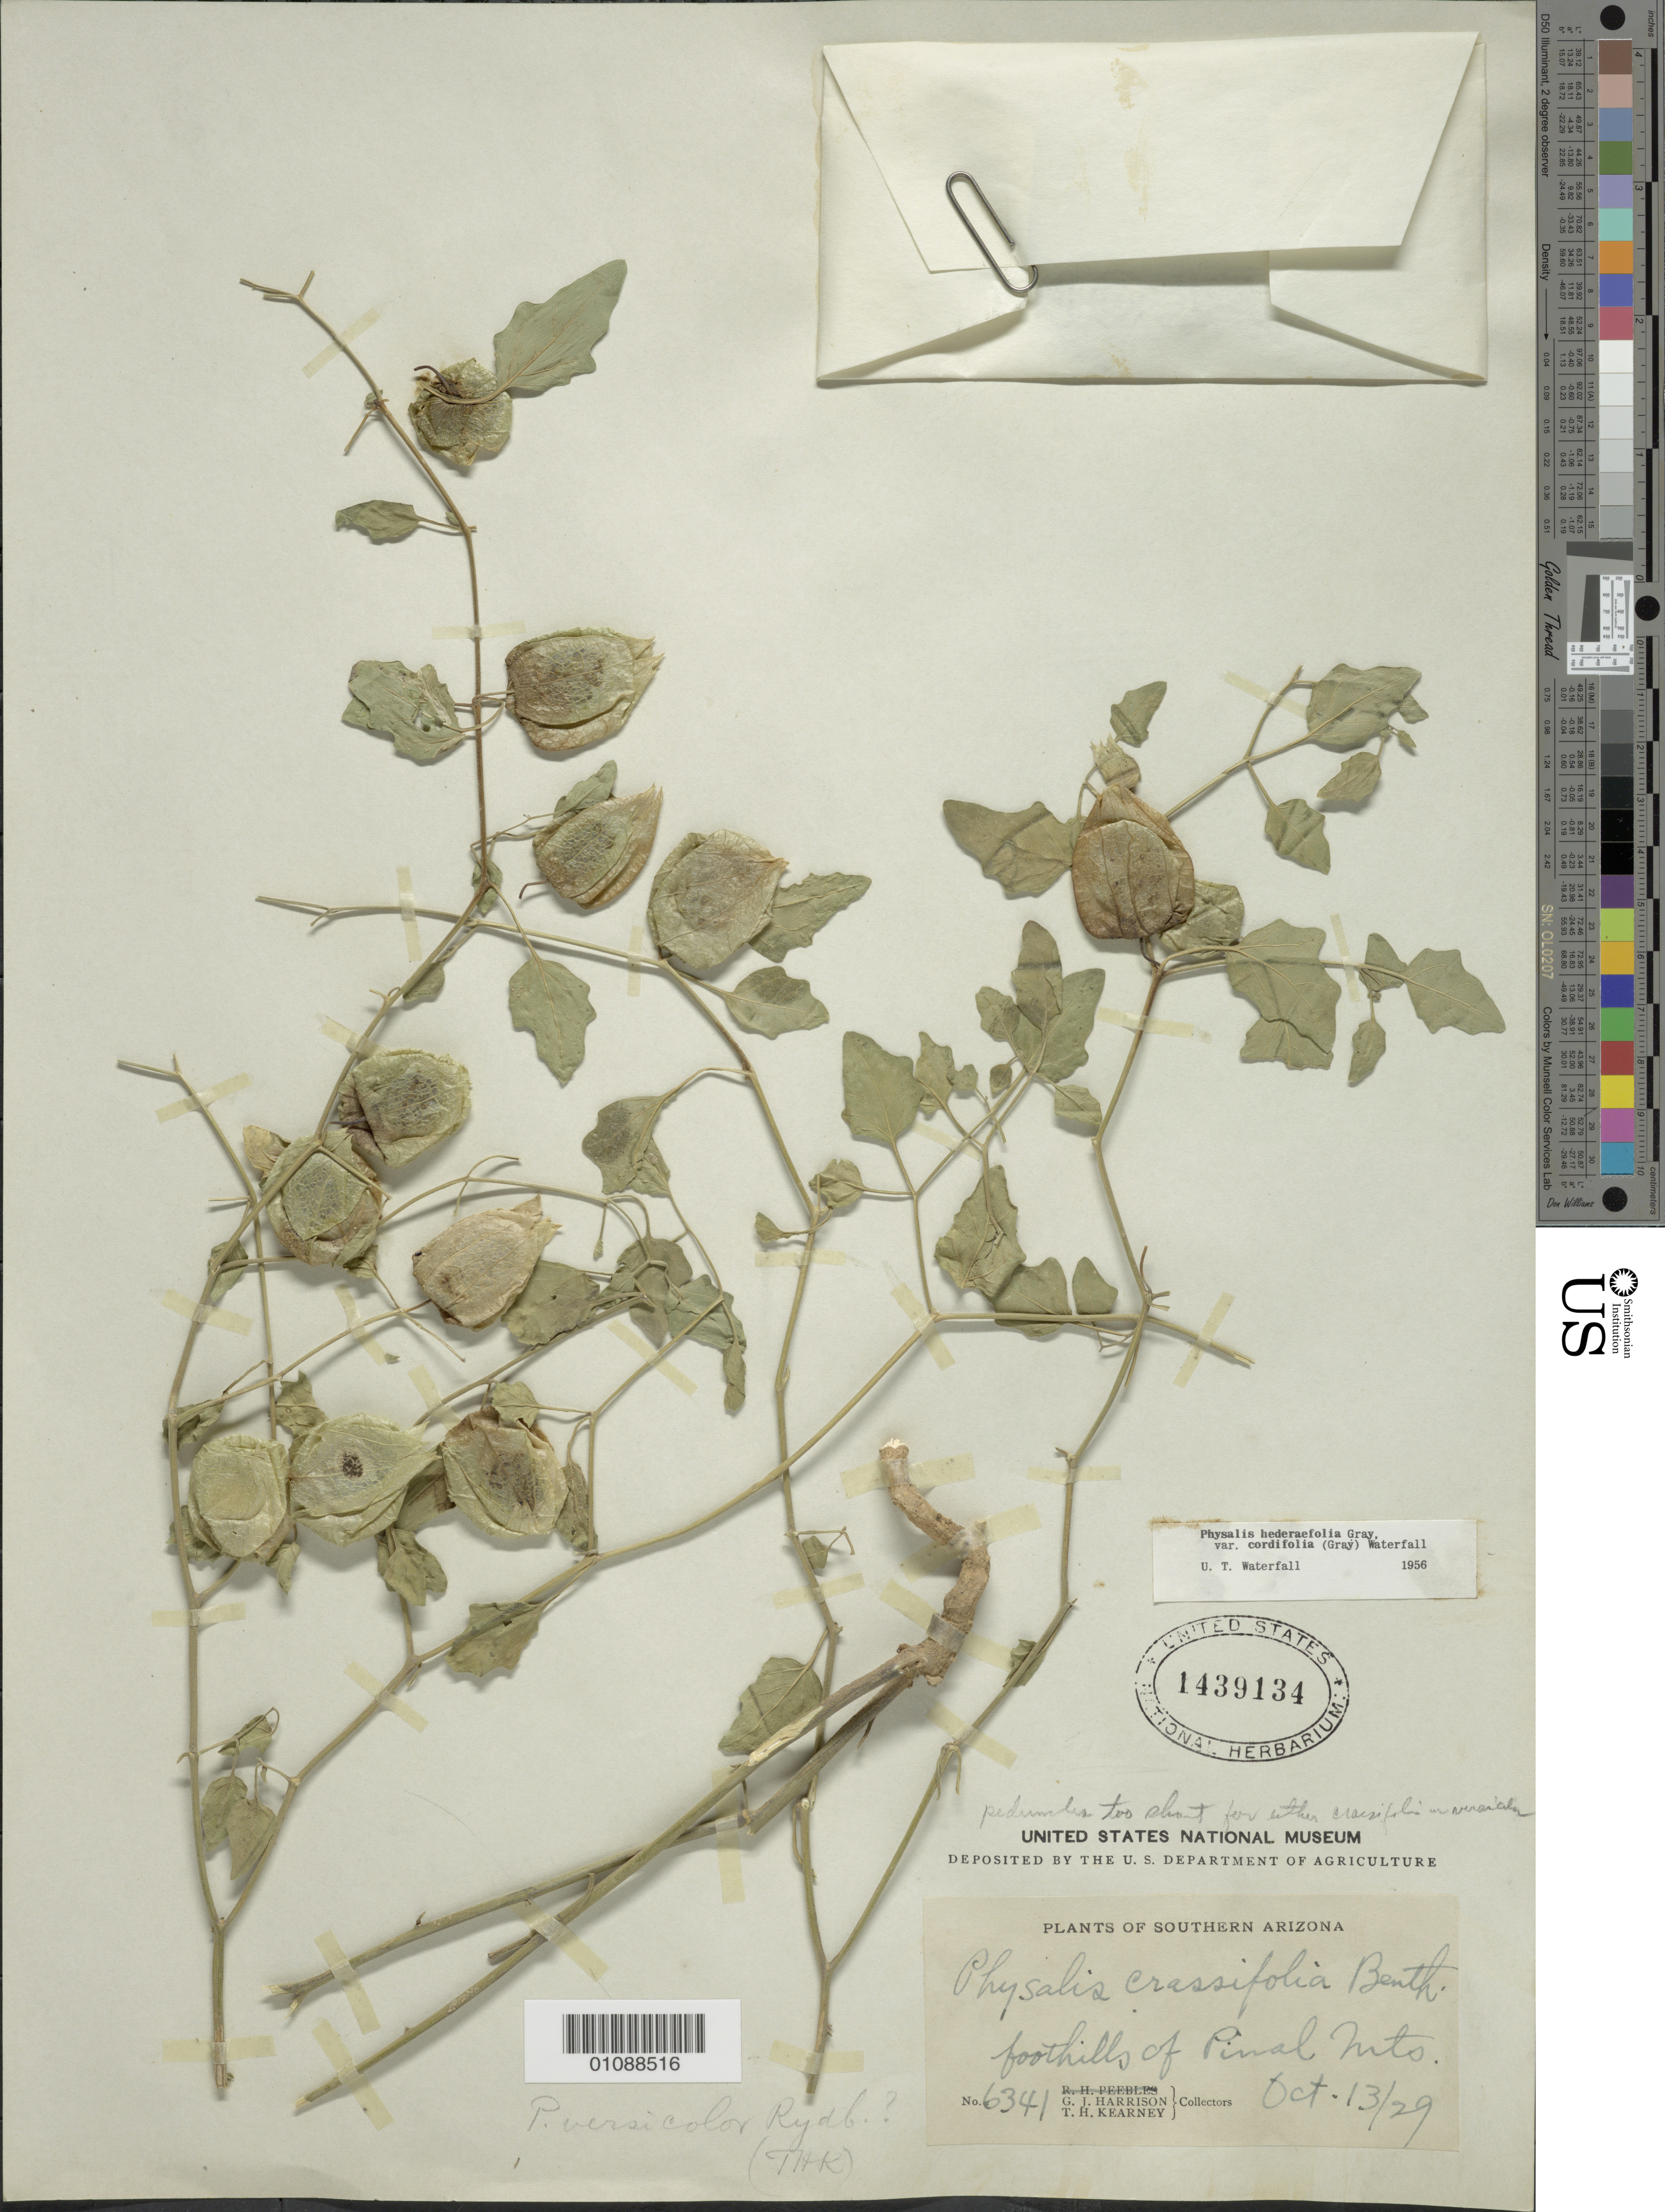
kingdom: Plantae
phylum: Tracheophyta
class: Magnoliopsida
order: Solanales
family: Solanaceae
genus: Physalis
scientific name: Physalis hederifolia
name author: A. Gray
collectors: G. J. Harrison & T. H. Kearney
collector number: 6341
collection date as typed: Transcribed d/m/y: 13/10/29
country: United States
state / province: Arizona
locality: Southern Arizona, foothills of Pinal Mts.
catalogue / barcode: US 1439134